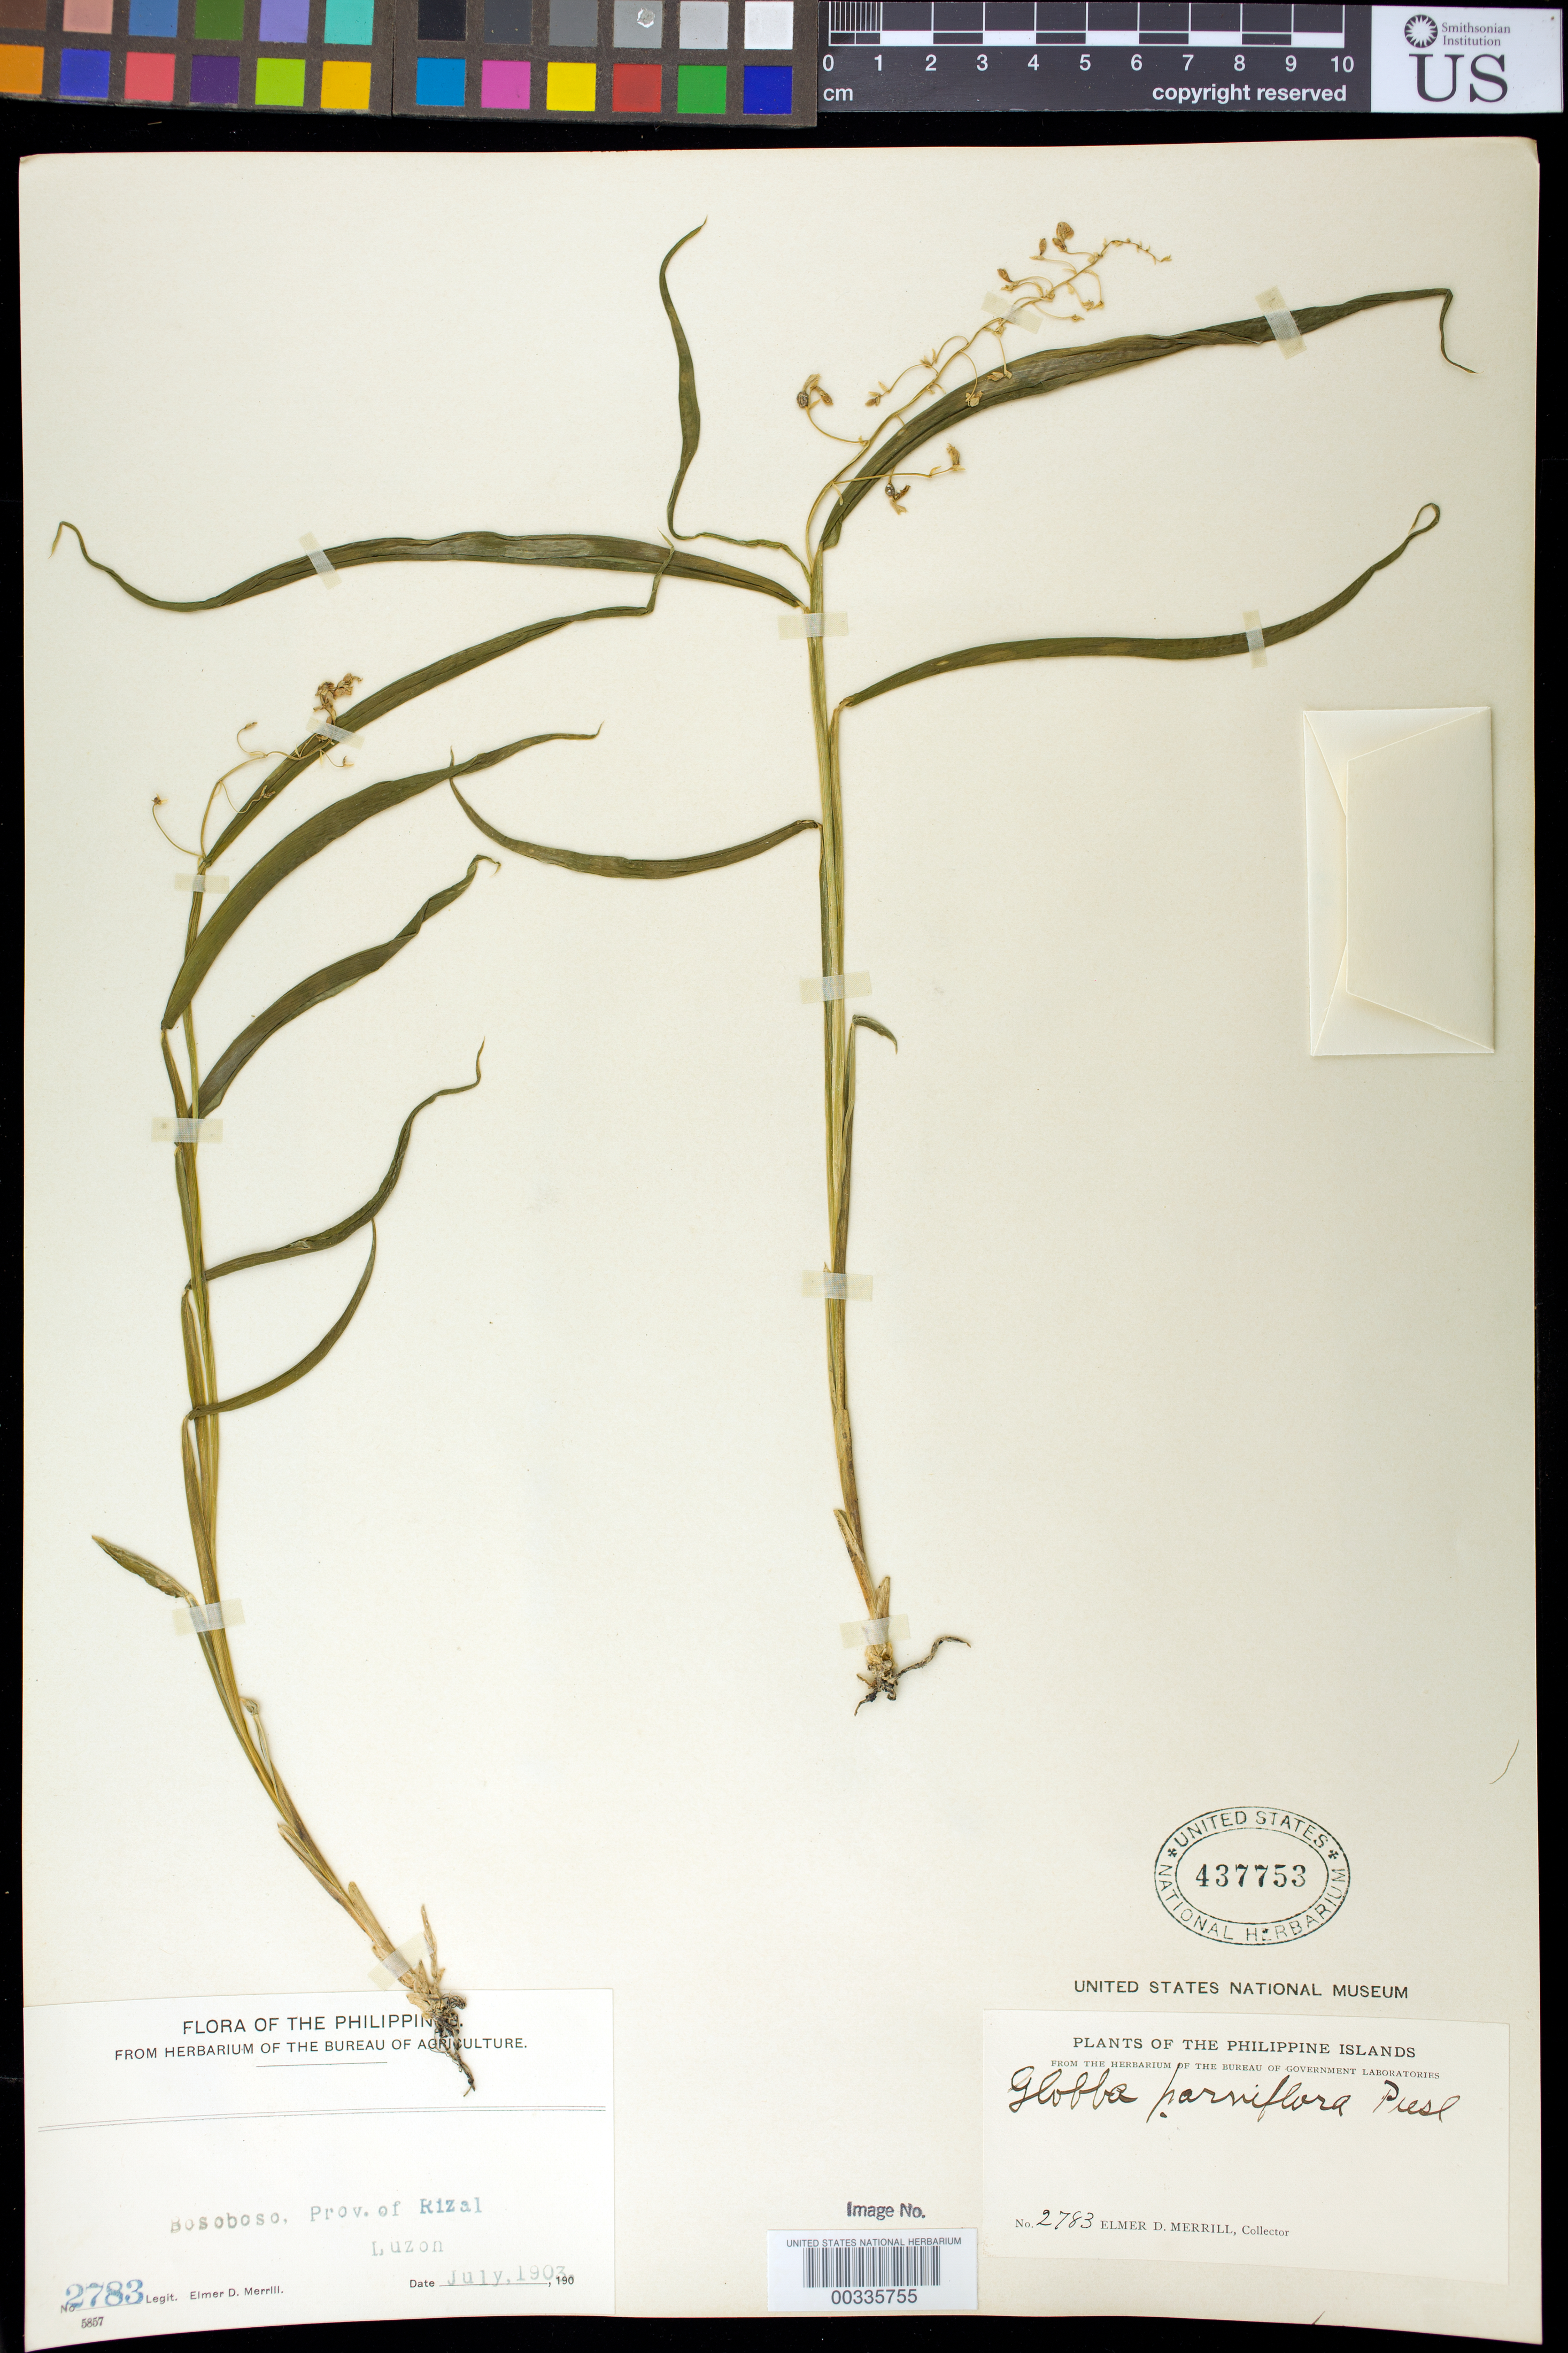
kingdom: Plantae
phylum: Tracheophyta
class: Liliopsida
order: Zingiberales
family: Zingiberaceae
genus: Globba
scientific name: Globba parviflora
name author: C. Presl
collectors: E. D. Merrill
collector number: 2783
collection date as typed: Jul 1903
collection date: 1903-07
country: Philippines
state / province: Calabarzon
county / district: Rizal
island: Luzon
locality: Bosoboso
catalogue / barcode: US 437753